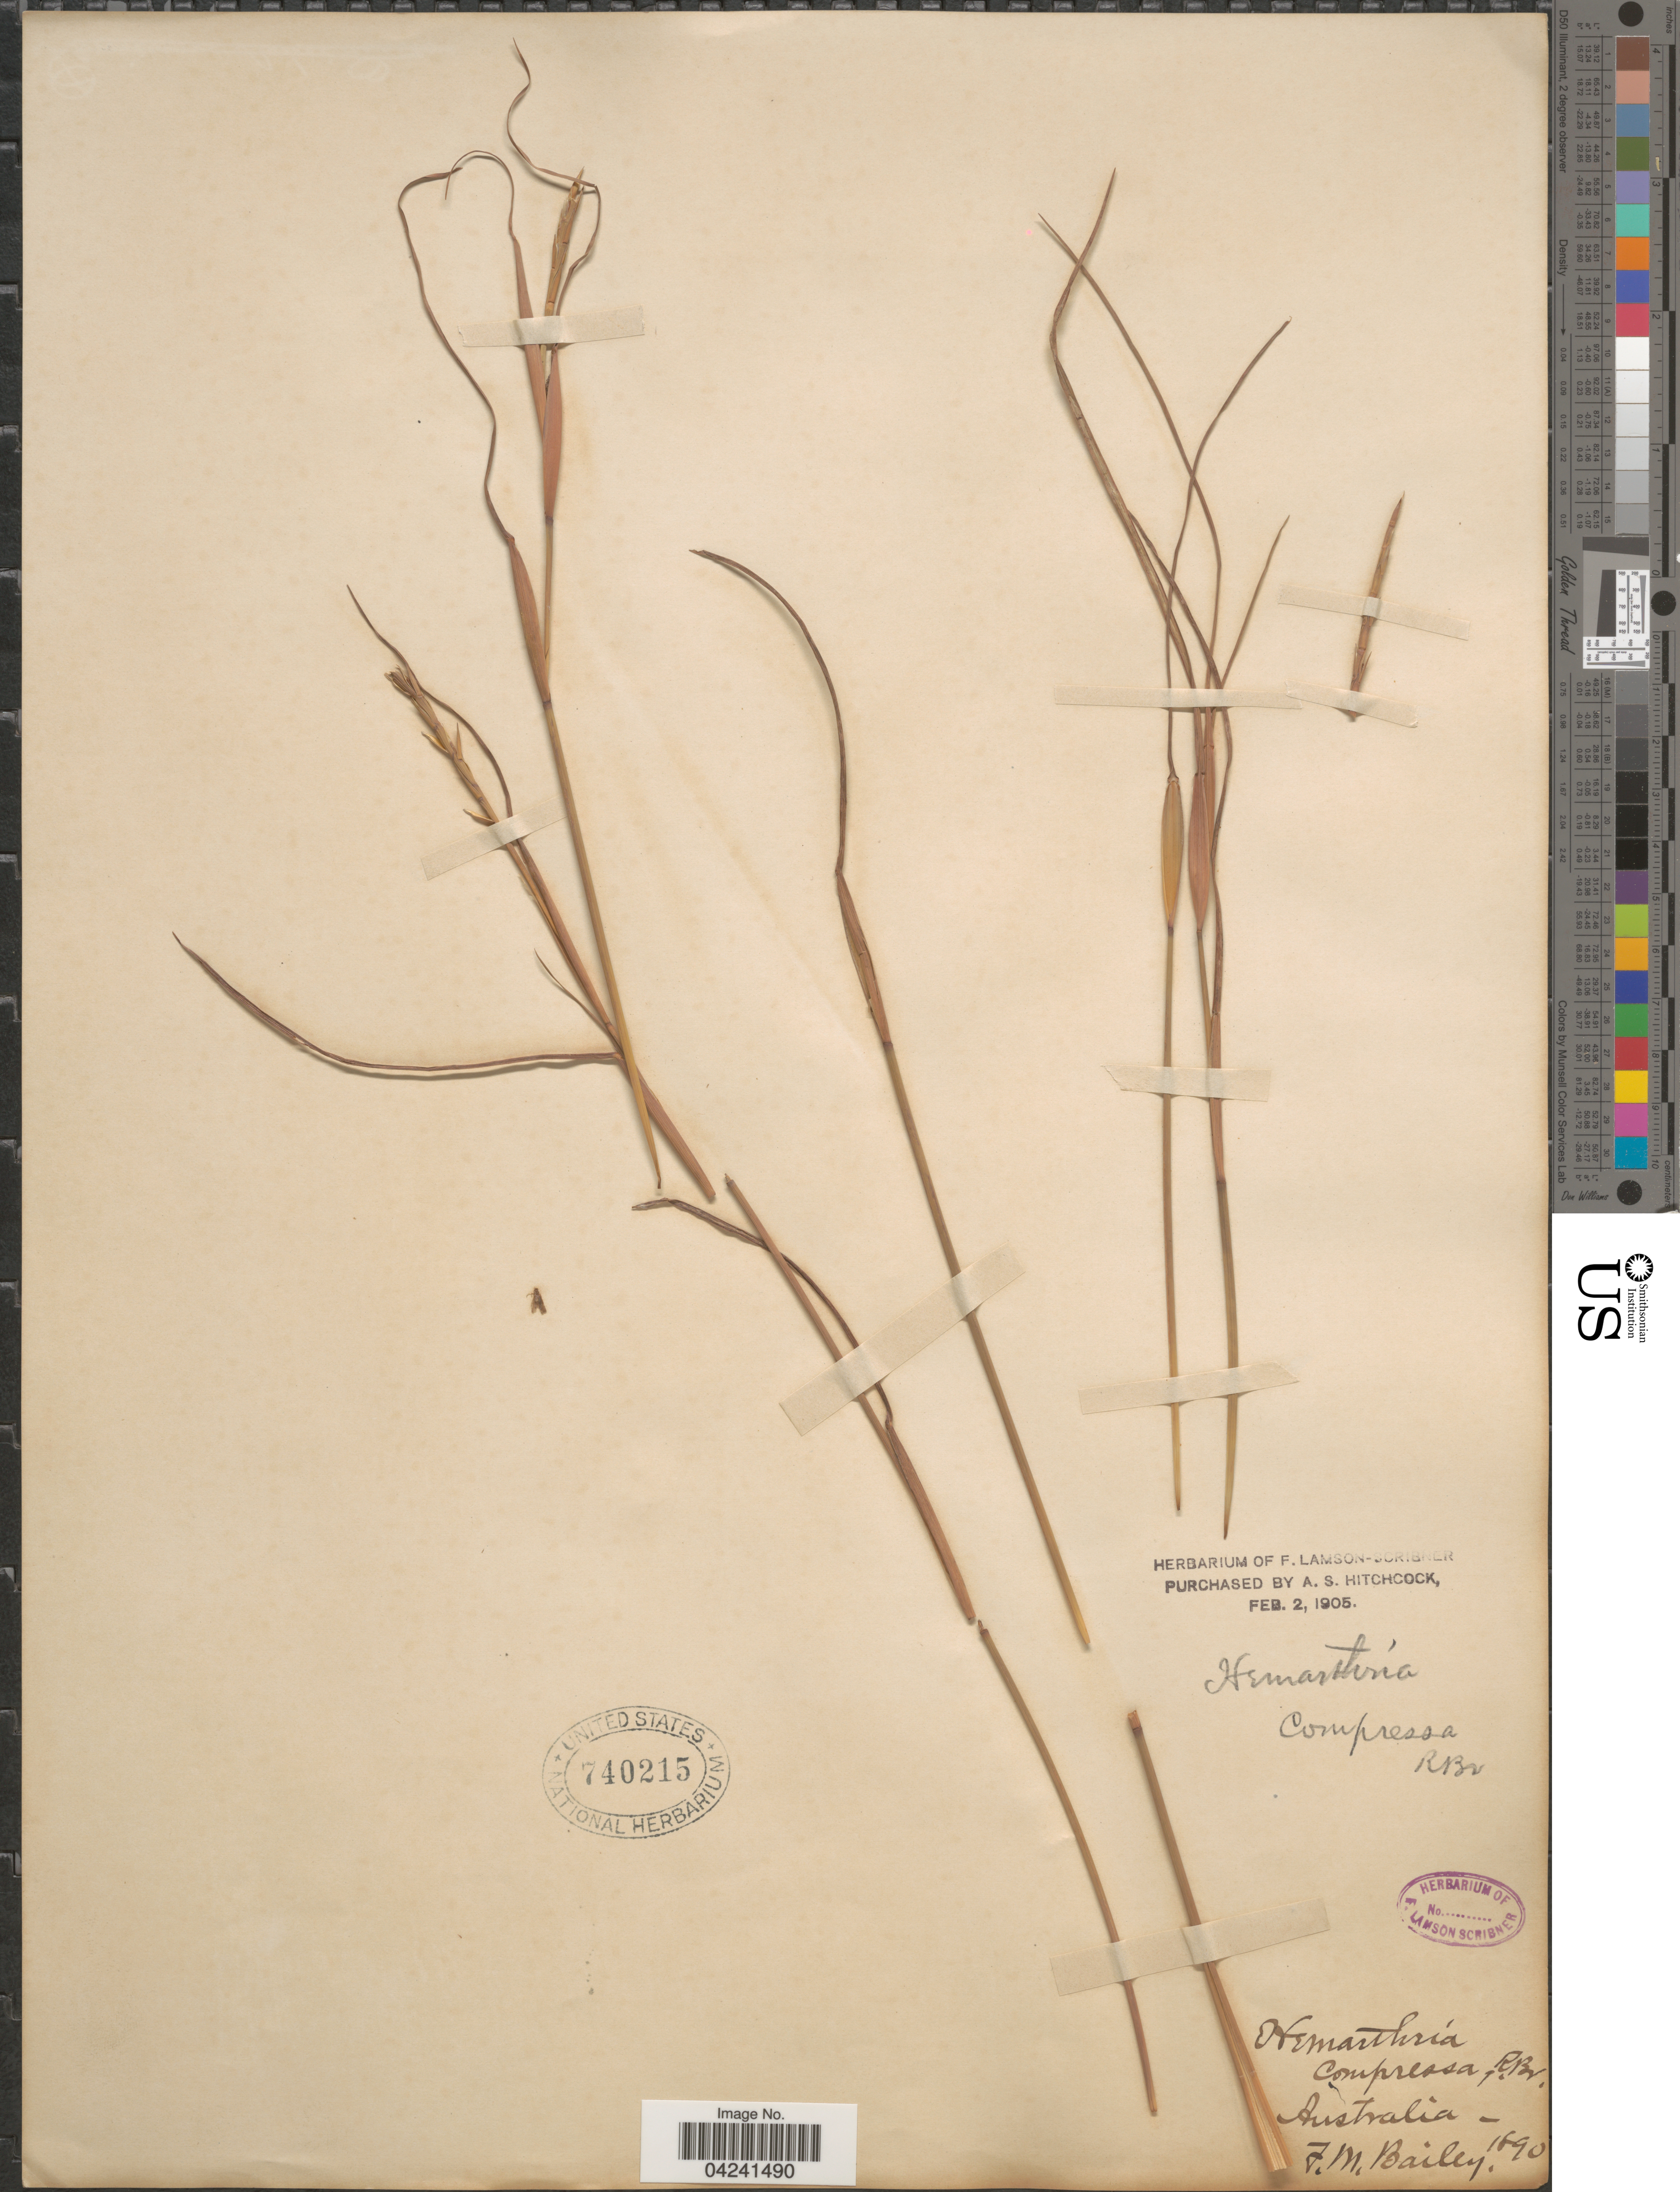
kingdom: Plantae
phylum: Tracheophyta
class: Liliopsida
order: Poales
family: Poaceae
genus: Hemarthria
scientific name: Hemarthria altissima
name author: (Poir.) Stapf & C. E. Hubb.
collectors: F. M. Bailey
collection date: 1890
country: Australia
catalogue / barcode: US 740215